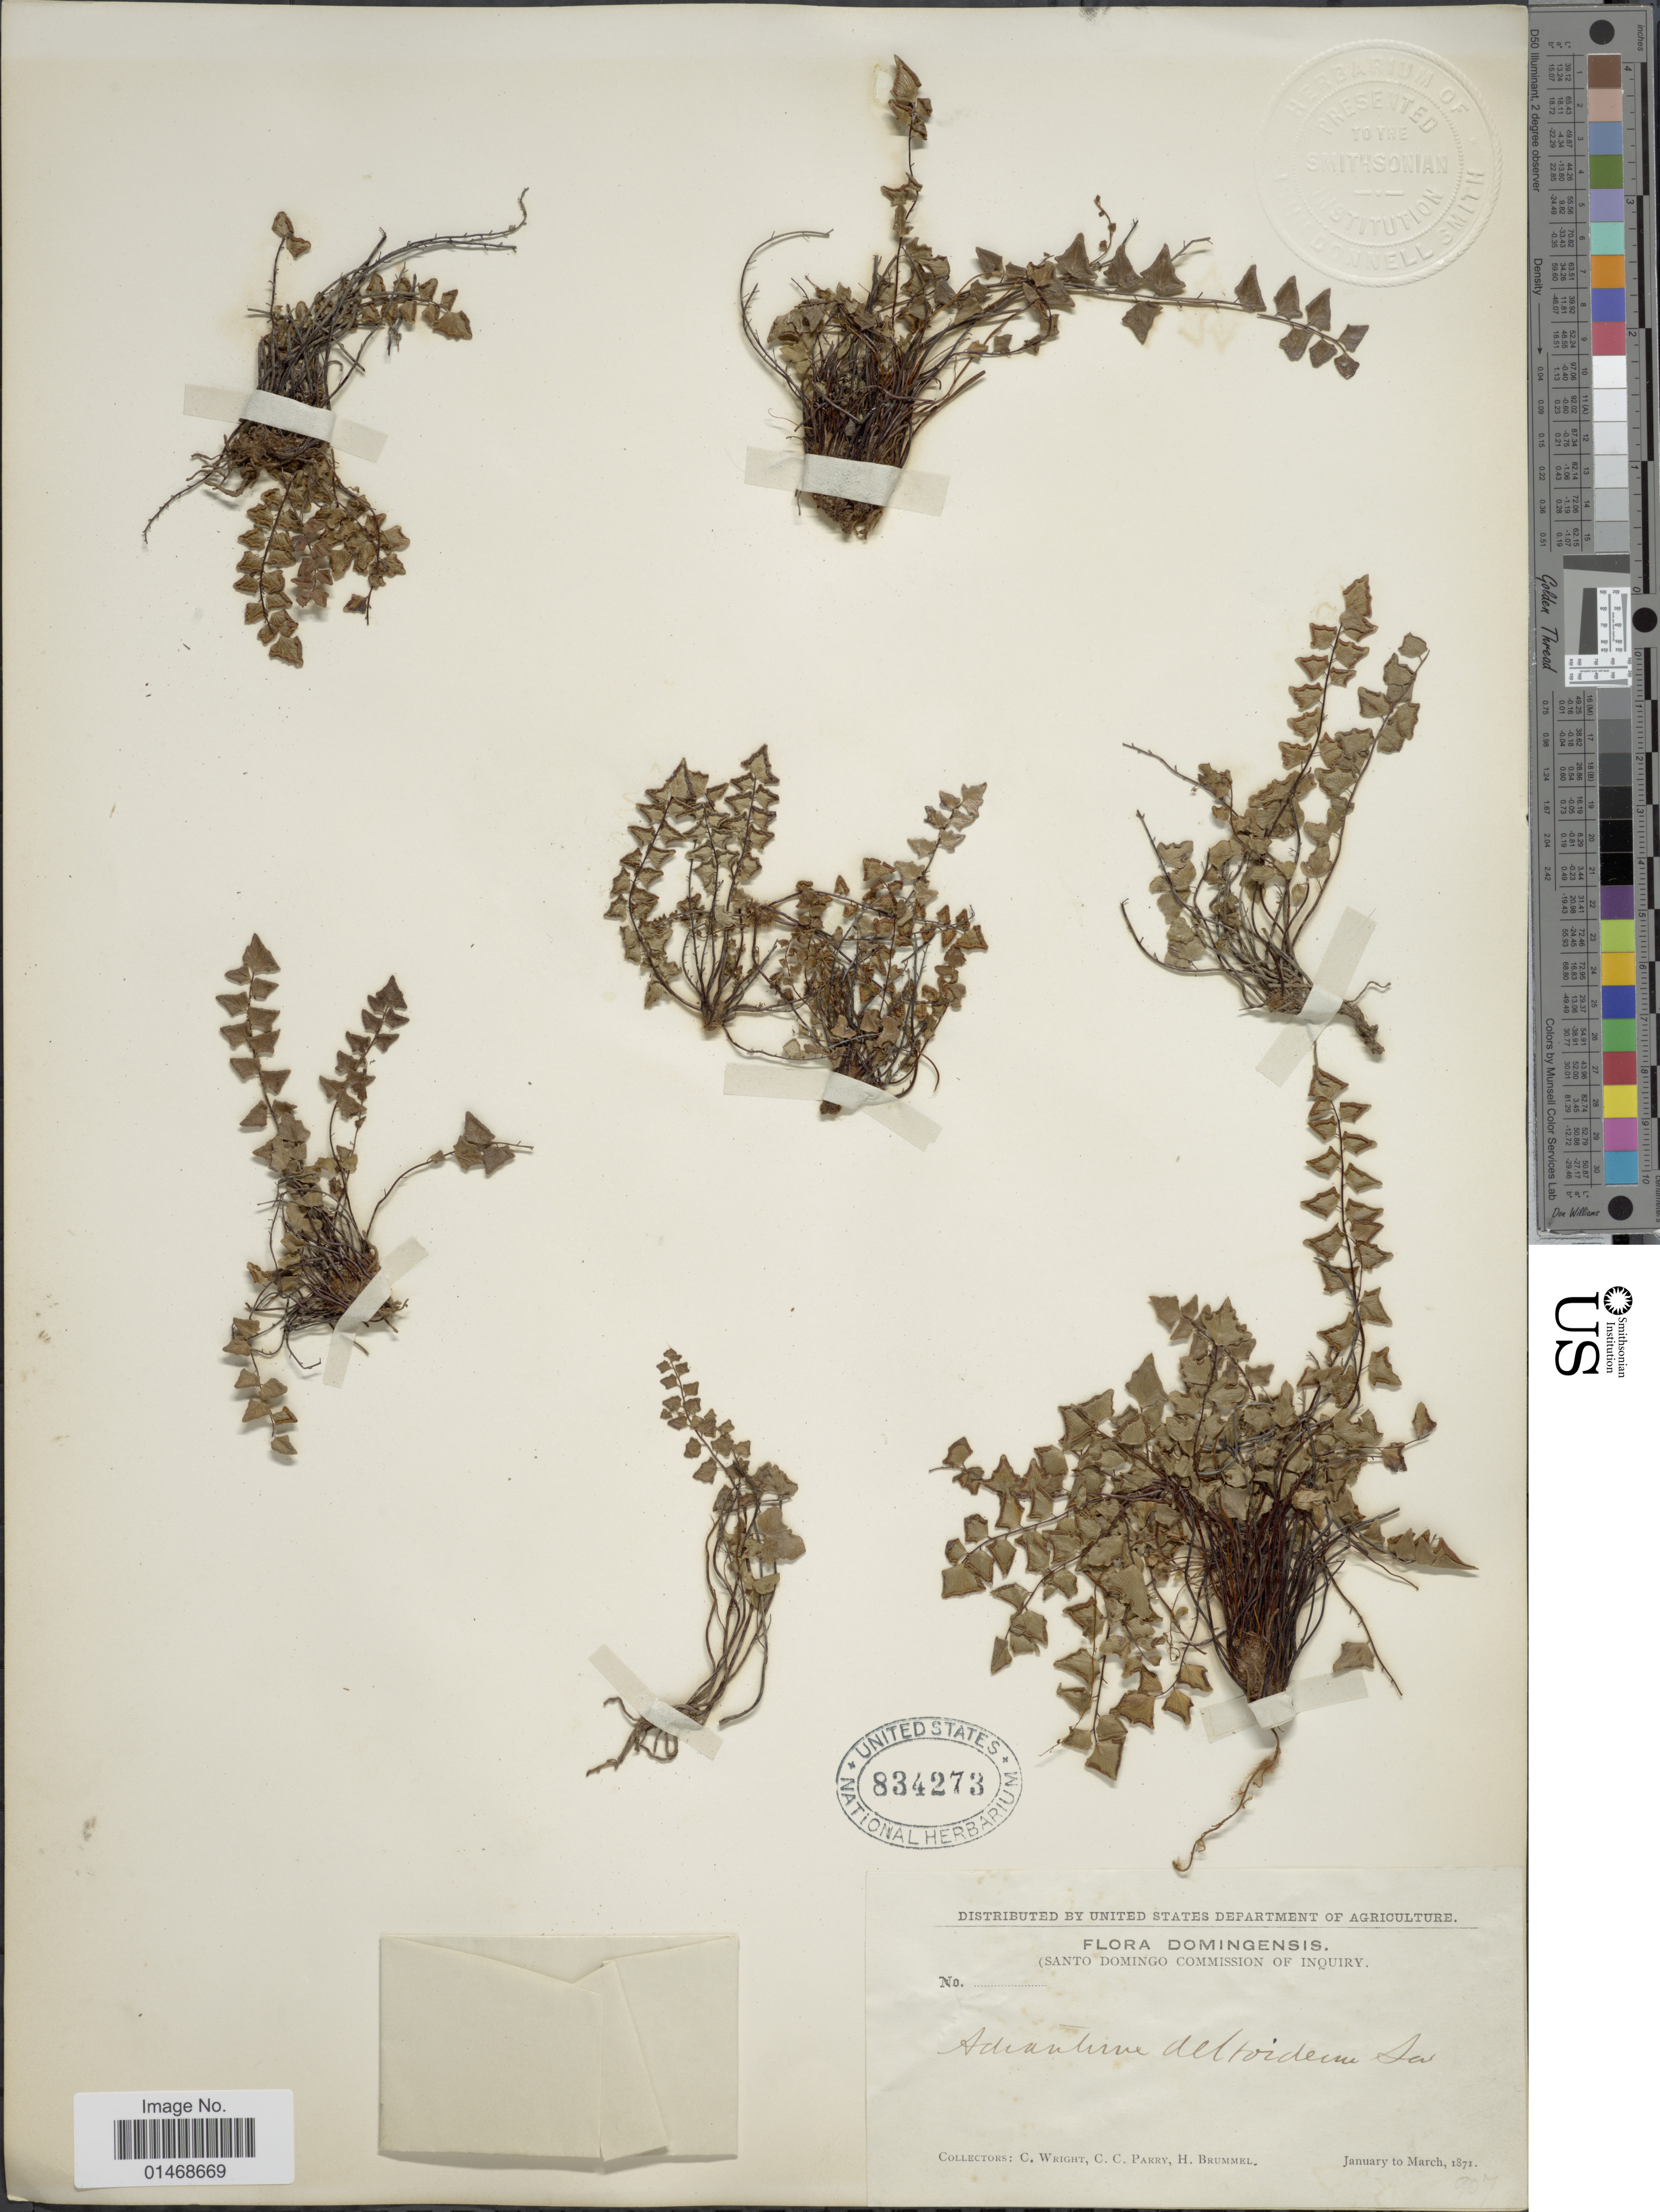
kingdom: Plantae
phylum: Tracheophyta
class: Polypodiopsida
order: Polypodiales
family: Pteridaceae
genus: Adiantum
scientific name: Adiantum deltoideum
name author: Sw.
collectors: C. Wright, C. C. Perry & H. Brummel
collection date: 1871-01/1871-03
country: Dominica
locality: Santo Domingo commison of Inquiry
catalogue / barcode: US 834273